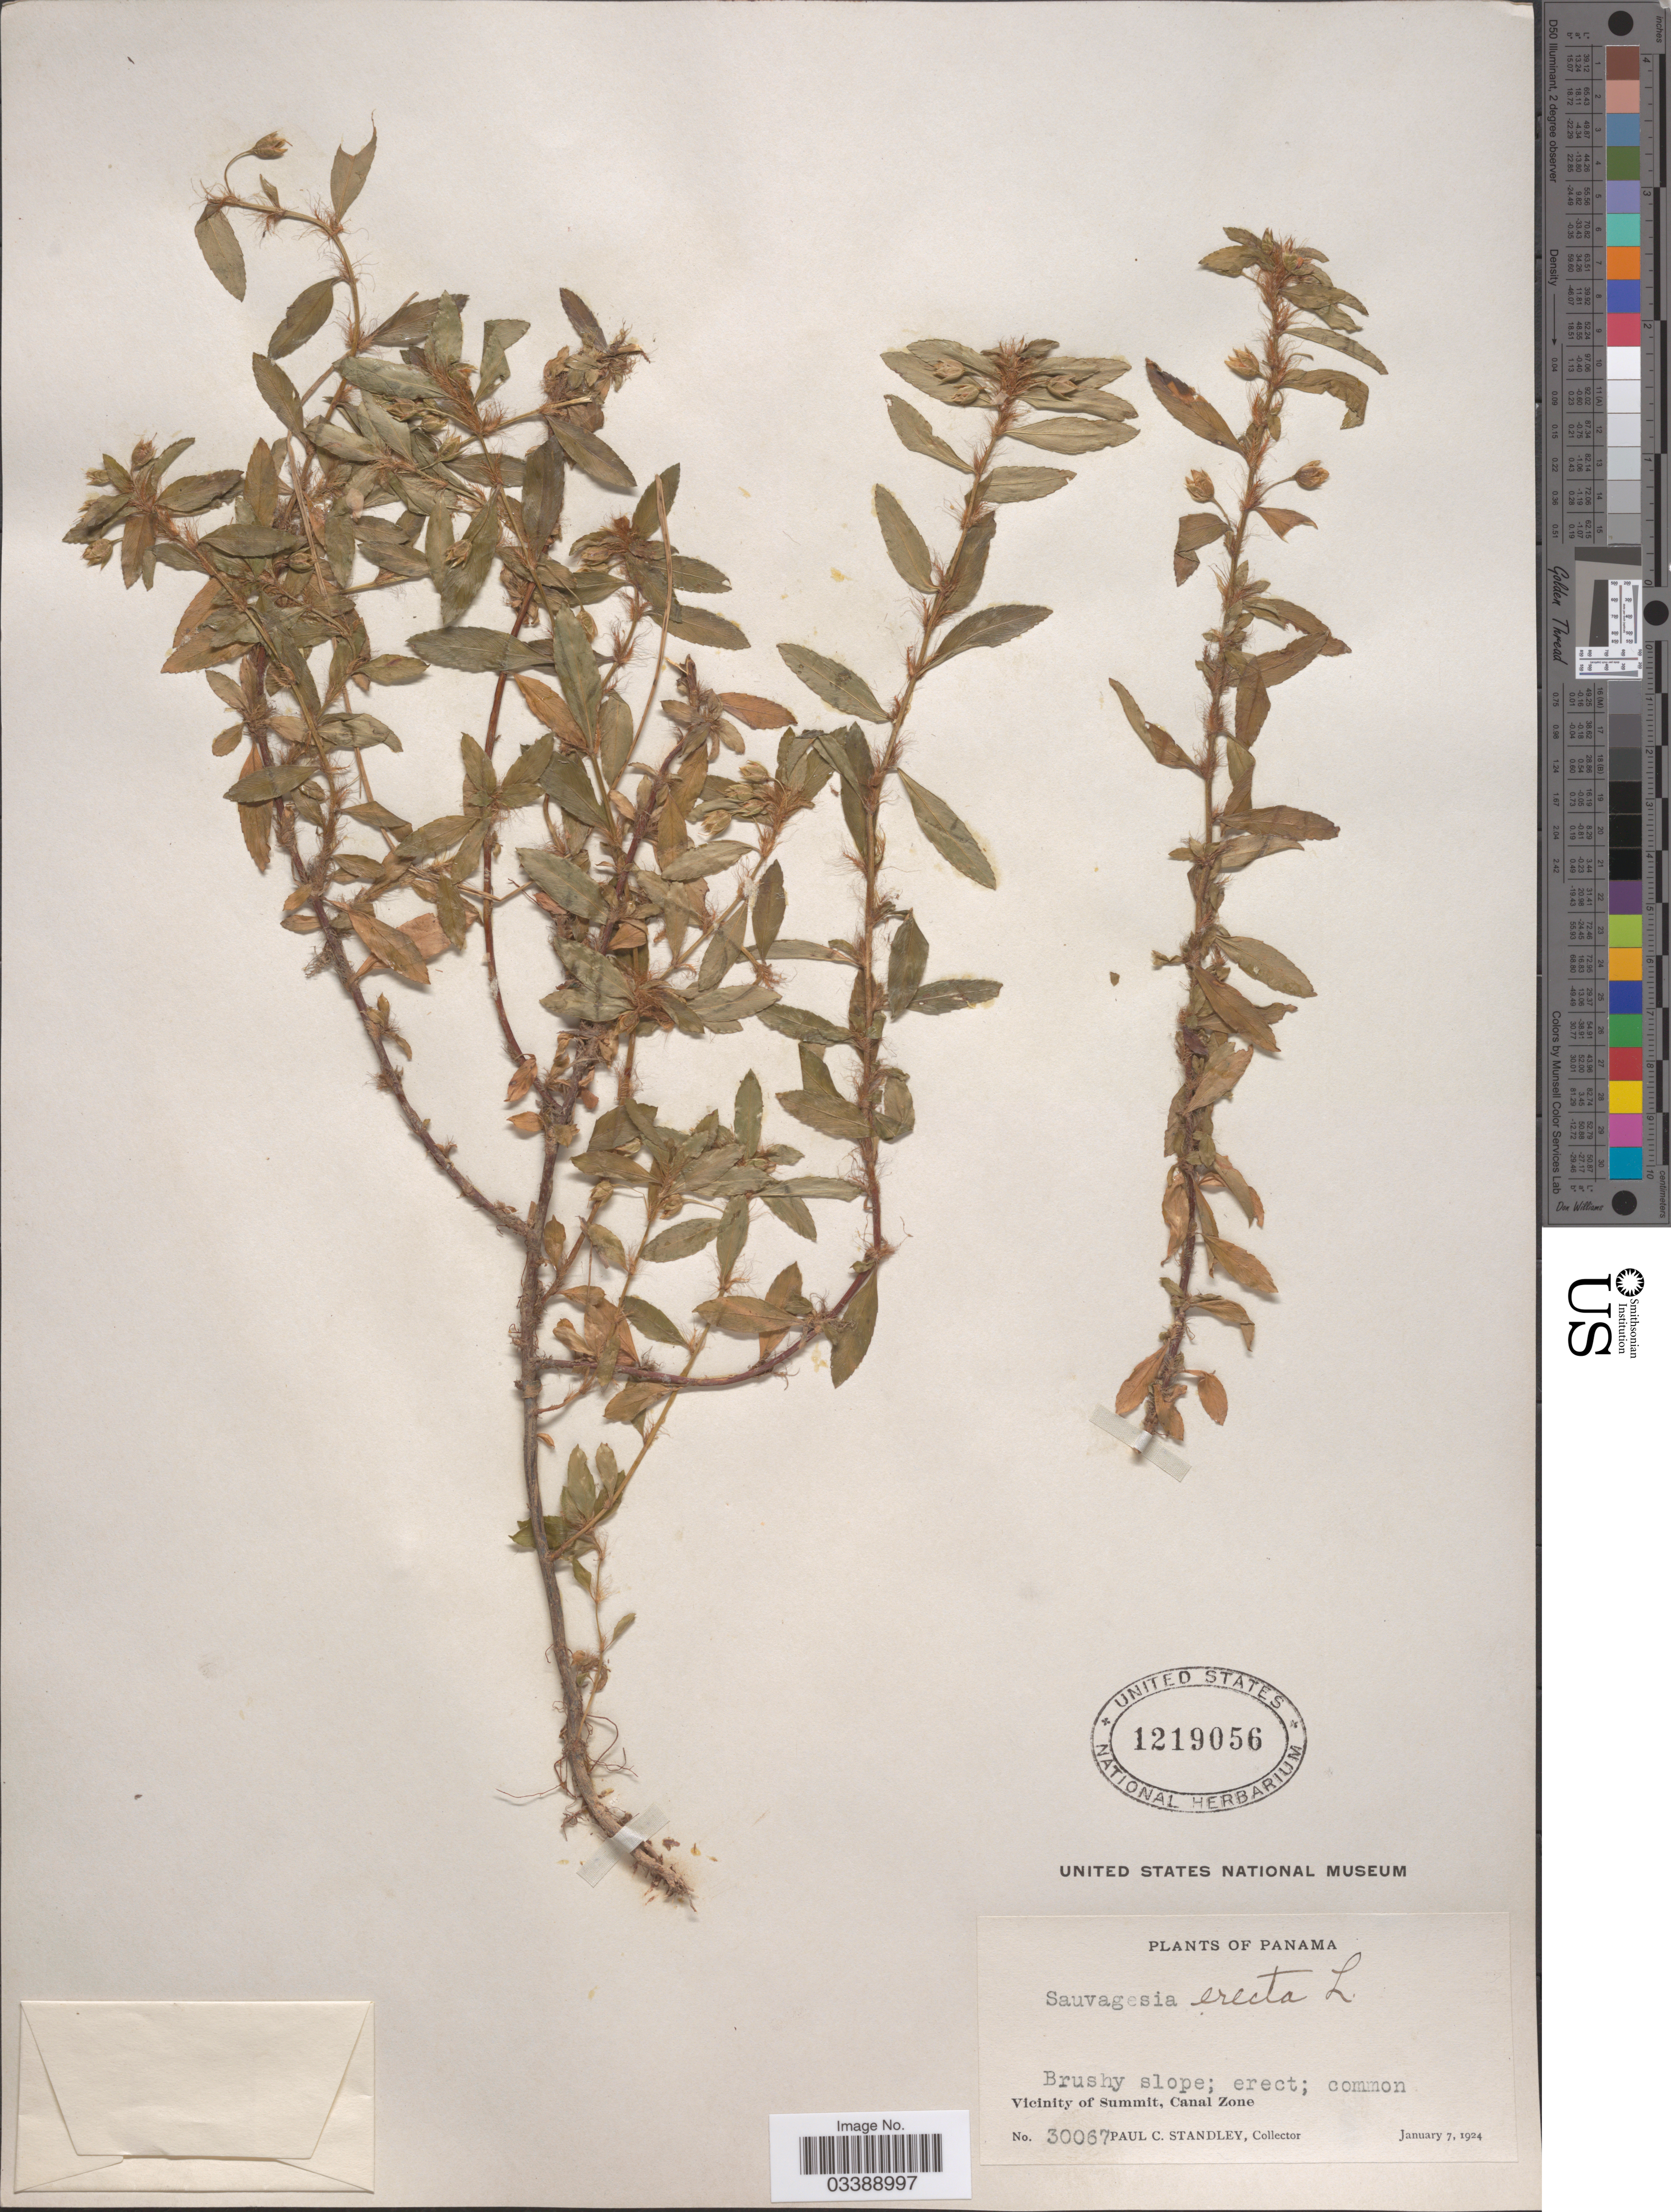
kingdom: Plantae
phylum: Tracheophyta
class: Magnoliopsida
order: Malpighiales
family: Ochnaceae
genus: Sauvagesia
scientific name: Sauvagesia erecta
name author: L.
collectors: P. C. Standley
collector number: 30067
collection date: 1924-01-07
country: Panama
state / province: Colón / Panamá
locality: Vicinity of Summit. Canal Zone.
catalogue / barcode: US 1219056